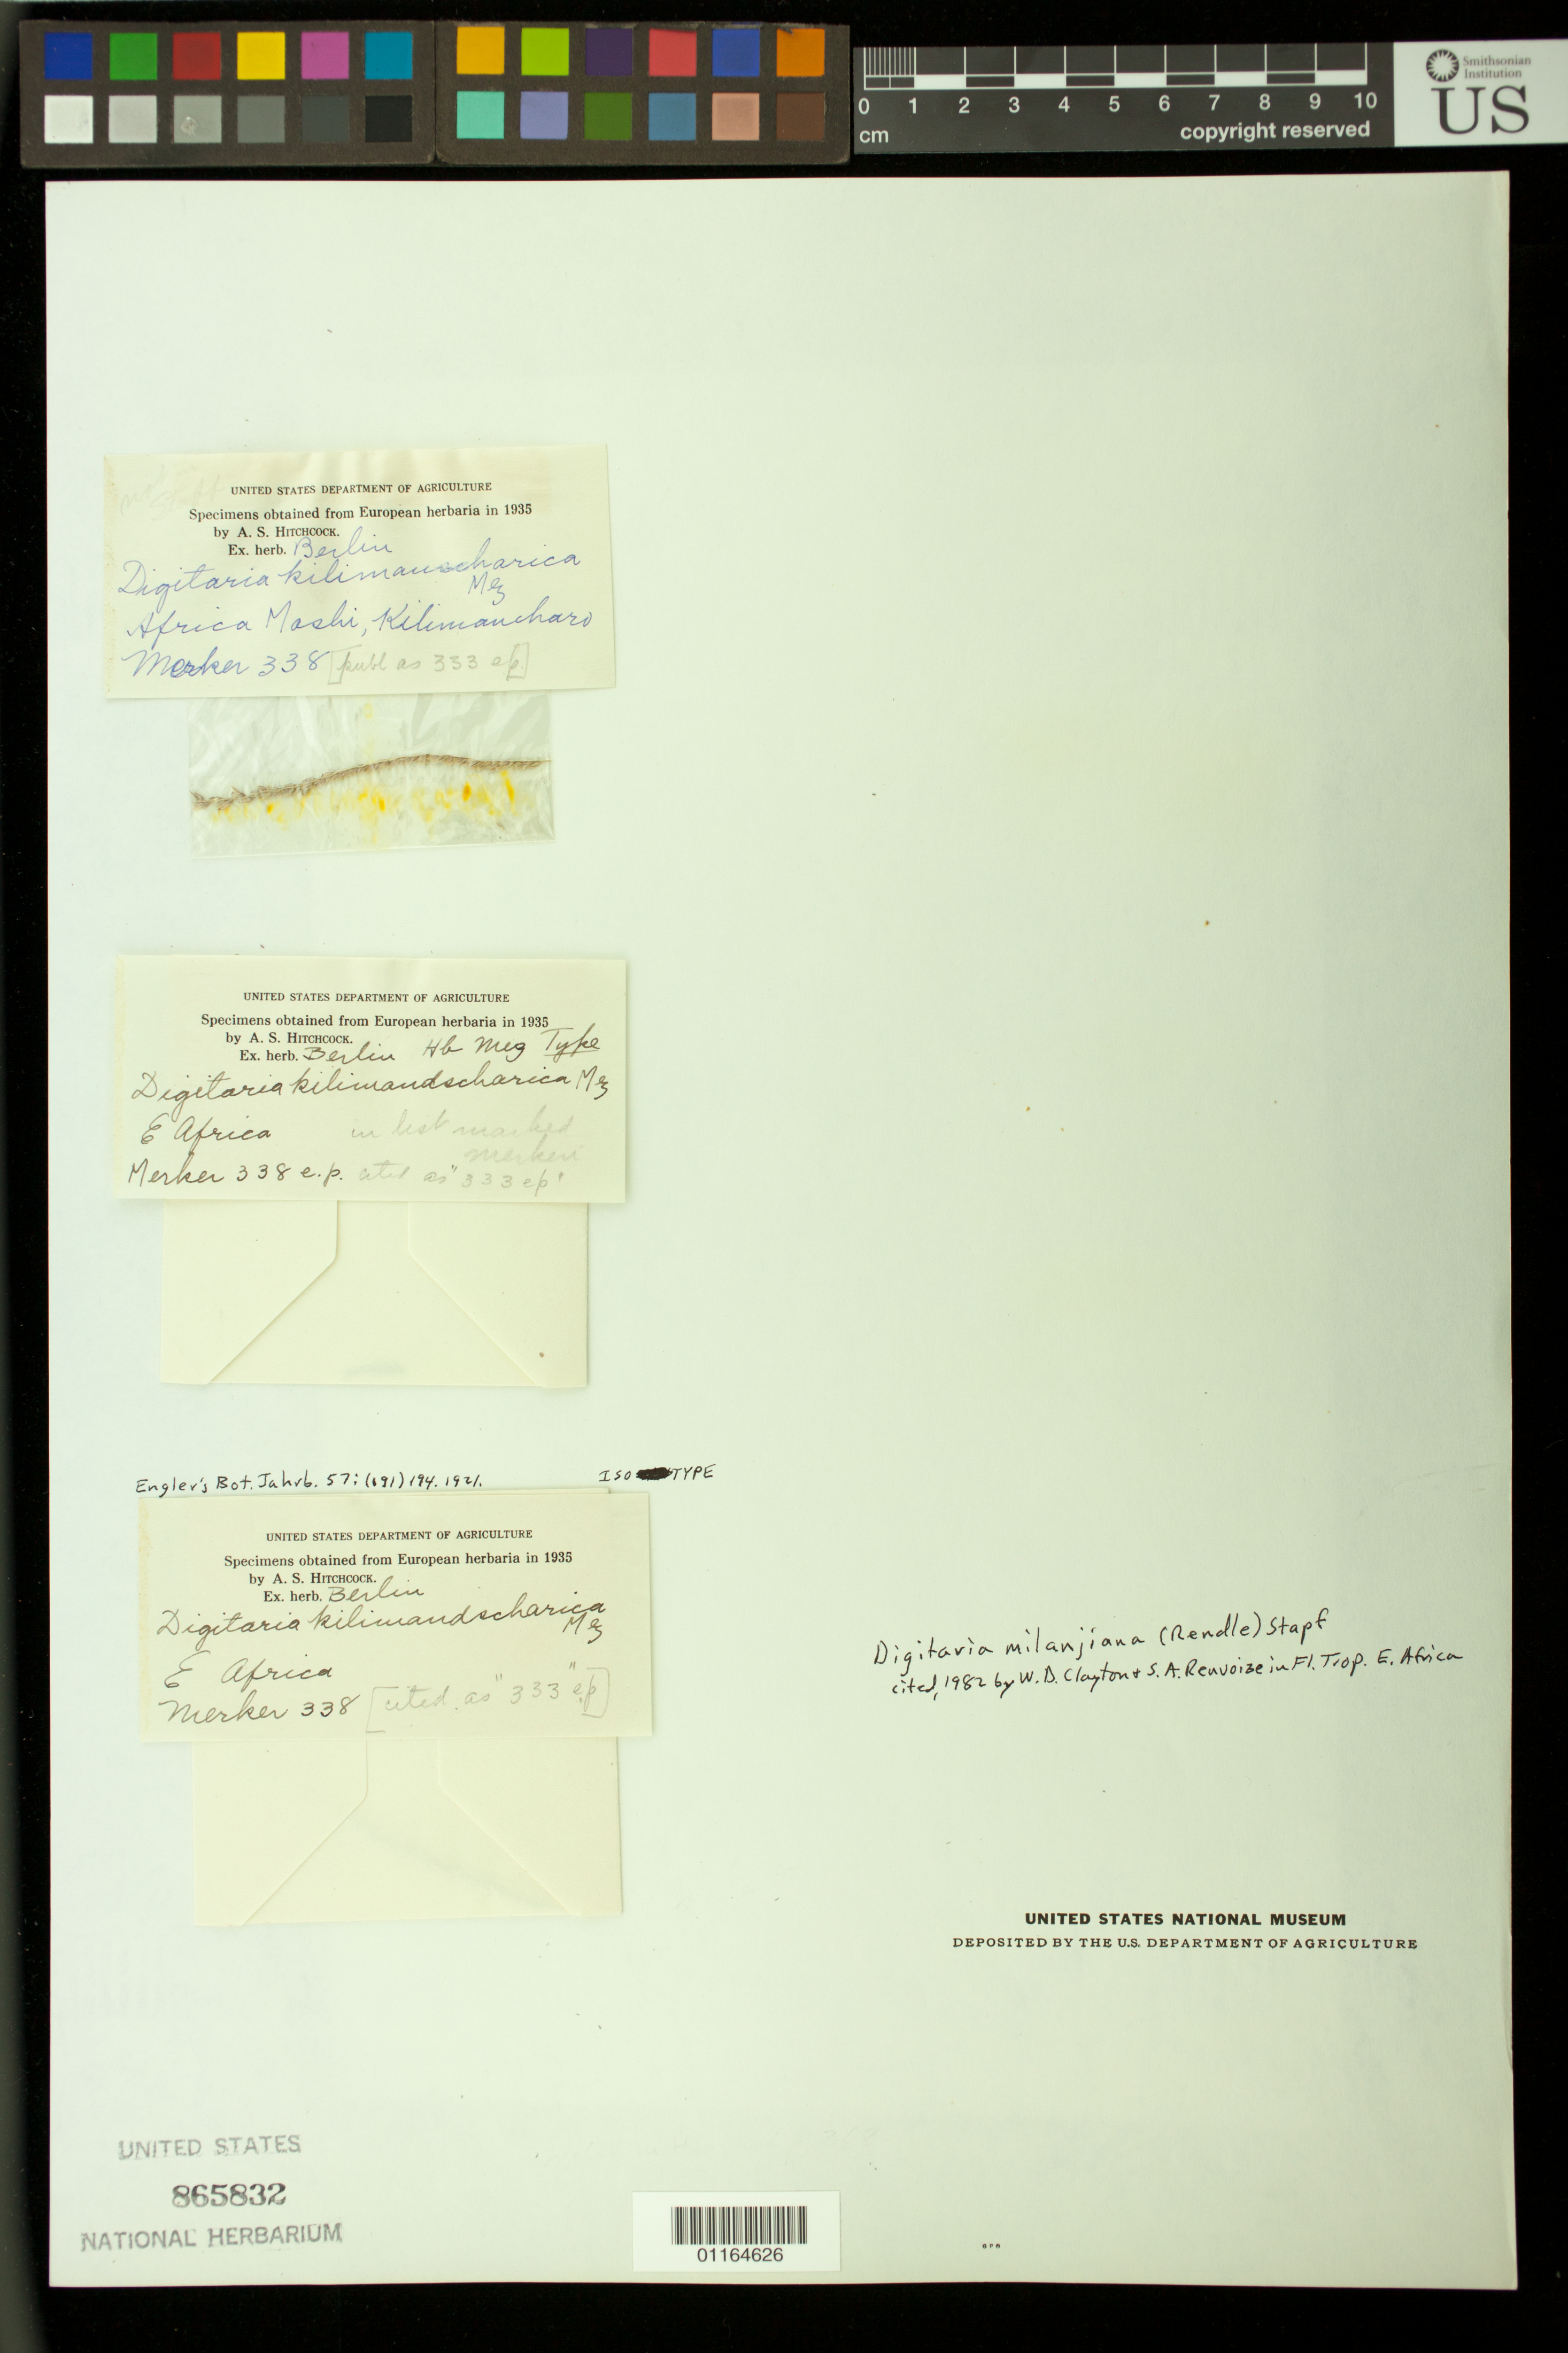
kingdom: Plantae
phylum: Tracheophyta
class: Liliopsida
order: Poales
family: Poaceae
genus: Digitaria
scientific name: Digitaria kilimandscharica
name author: Mez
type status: Type Collection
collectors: M. Merker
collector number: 338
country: Tanzania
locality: E. Africa, Kilimanjaro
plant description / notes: Fragmentary material of type specimens ex herb. Berlin. Protologue cites type as Merker "333", apparently in error for 338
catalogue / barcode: US 865832